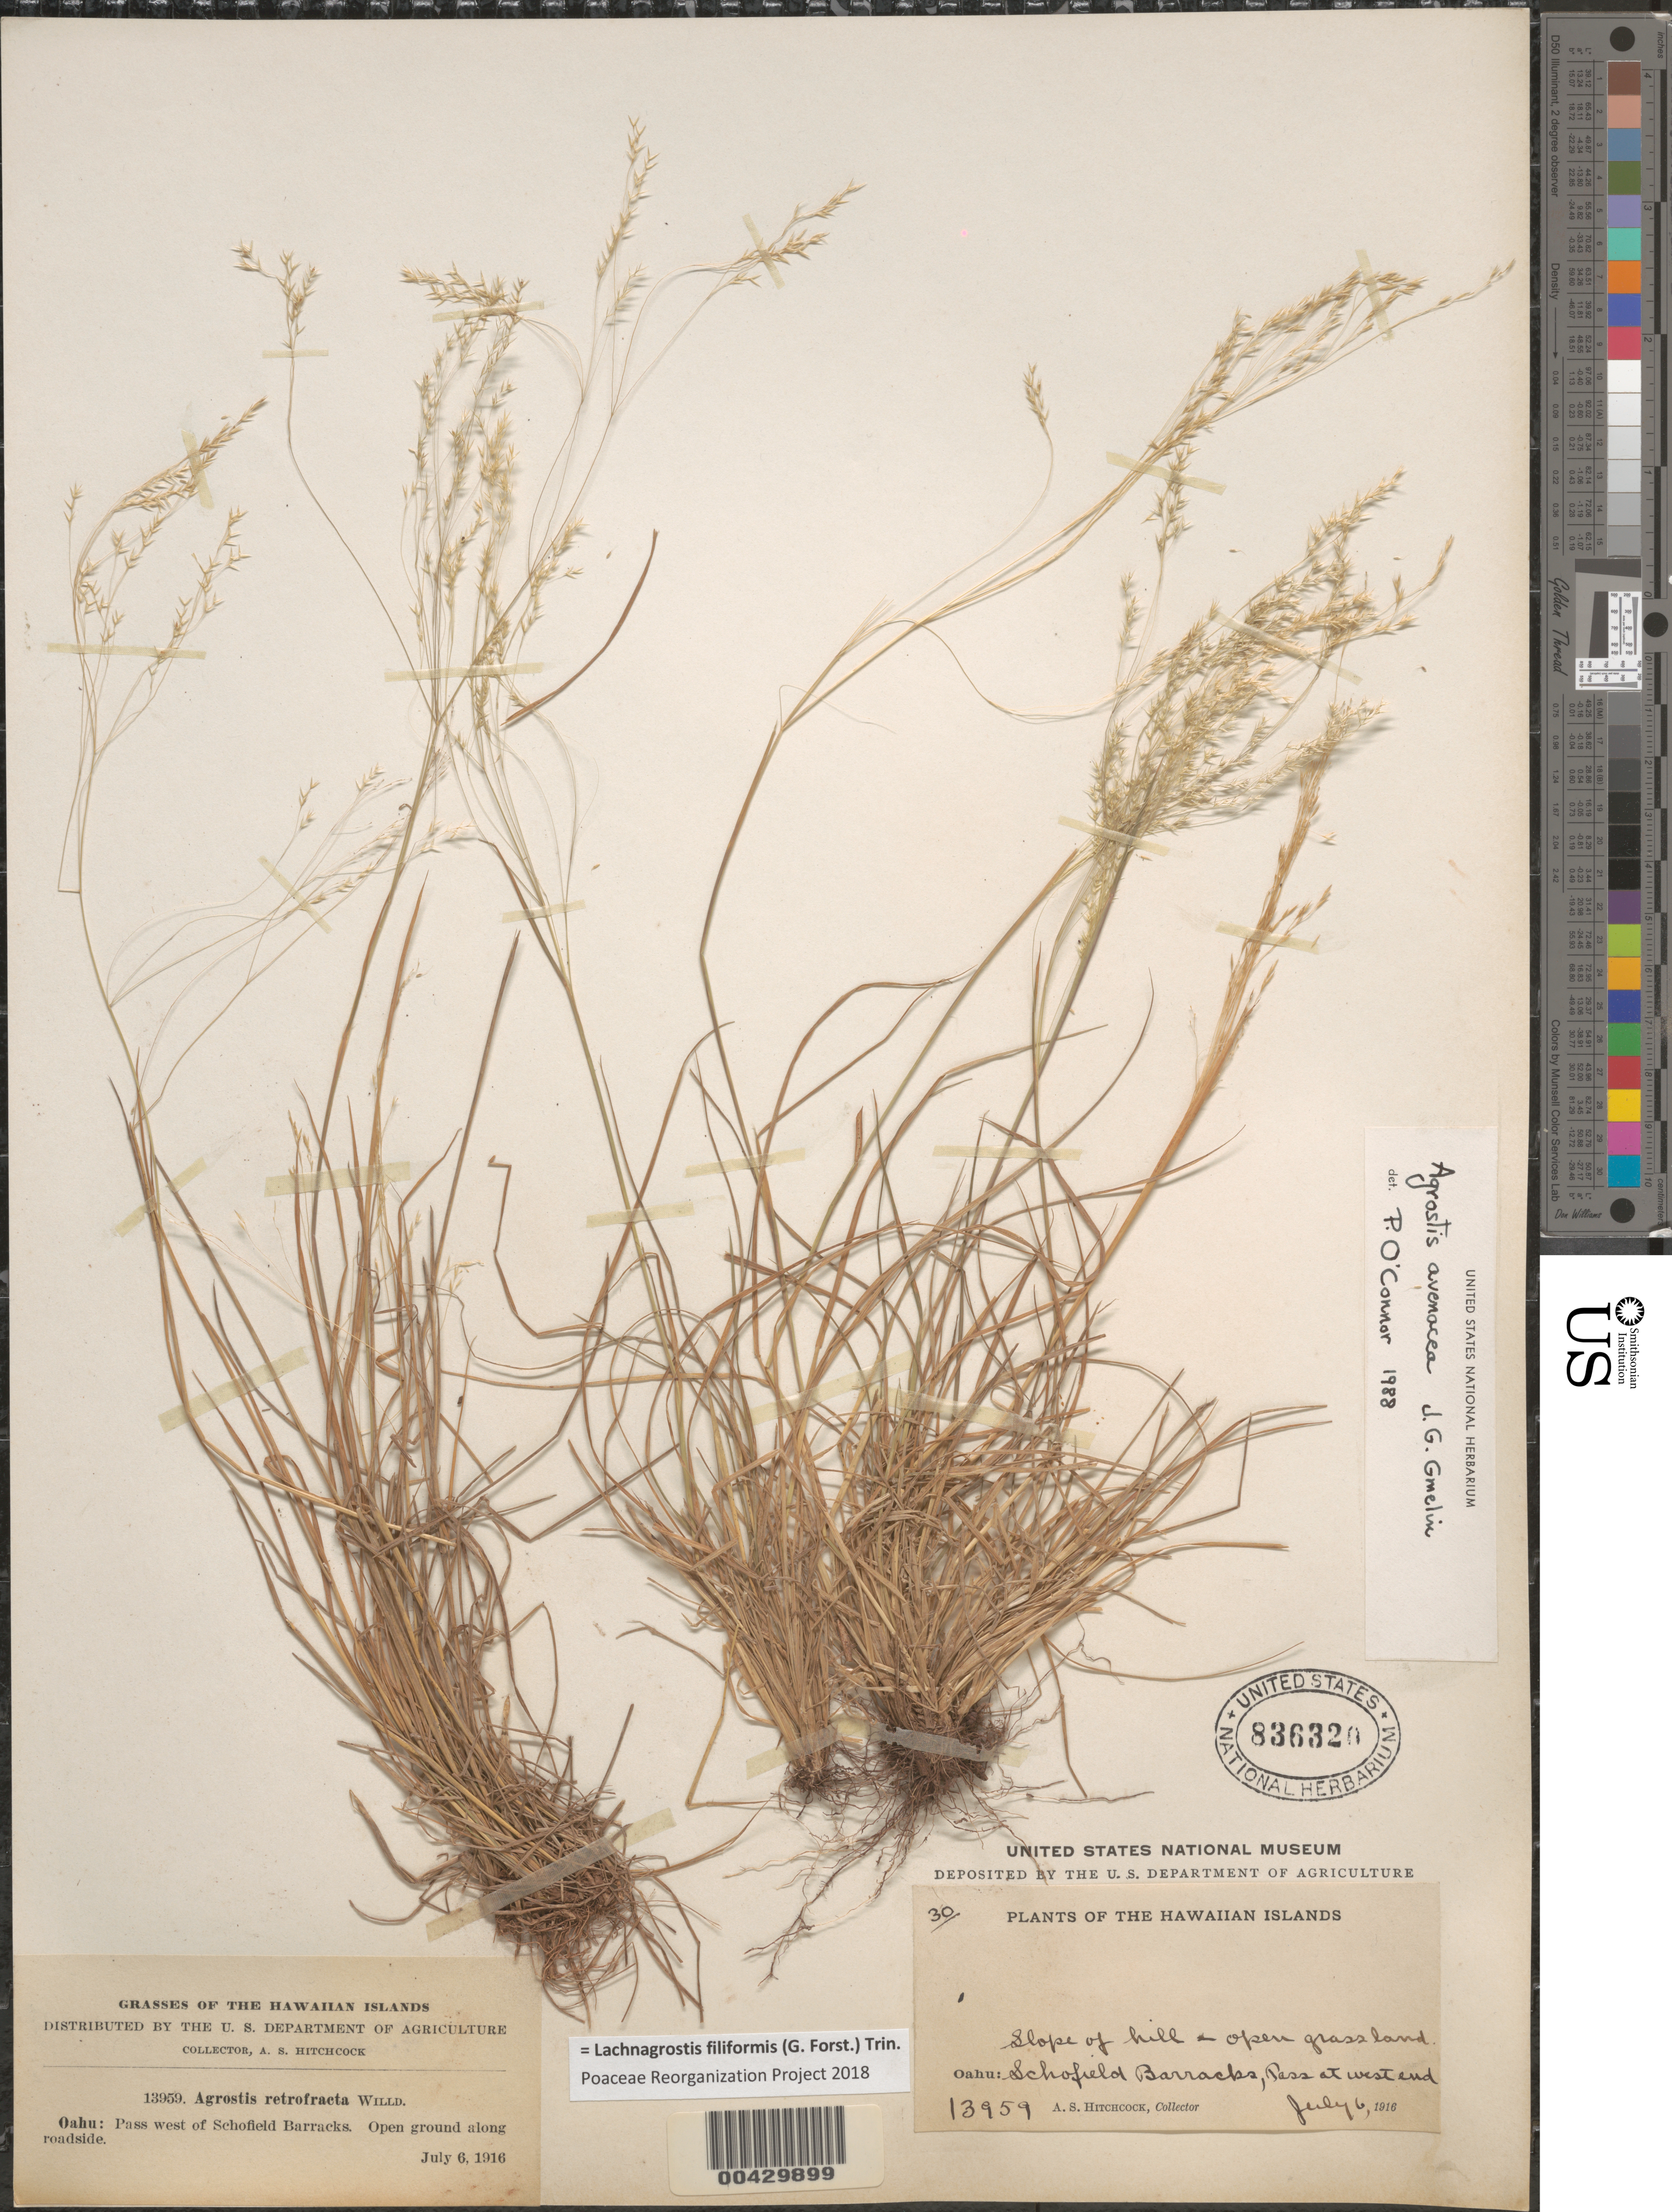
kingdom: Plantae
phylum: Tracheophyta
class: Liliopsida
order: Poales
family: Poaceae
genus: Lachnagrostis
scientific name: Lachnagrostis filiformis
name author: (J.R. Forst.) Trin.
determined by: Poaceae Reorganization Project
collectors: A. S. Hitchcock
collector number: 13959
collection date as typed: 6 Jul 1916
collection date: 1916-07-06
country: United States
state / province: Hawaii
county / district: Honolulu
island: Oahu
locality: Schofield Barracks, Pass at west end.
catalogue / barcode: US 836320